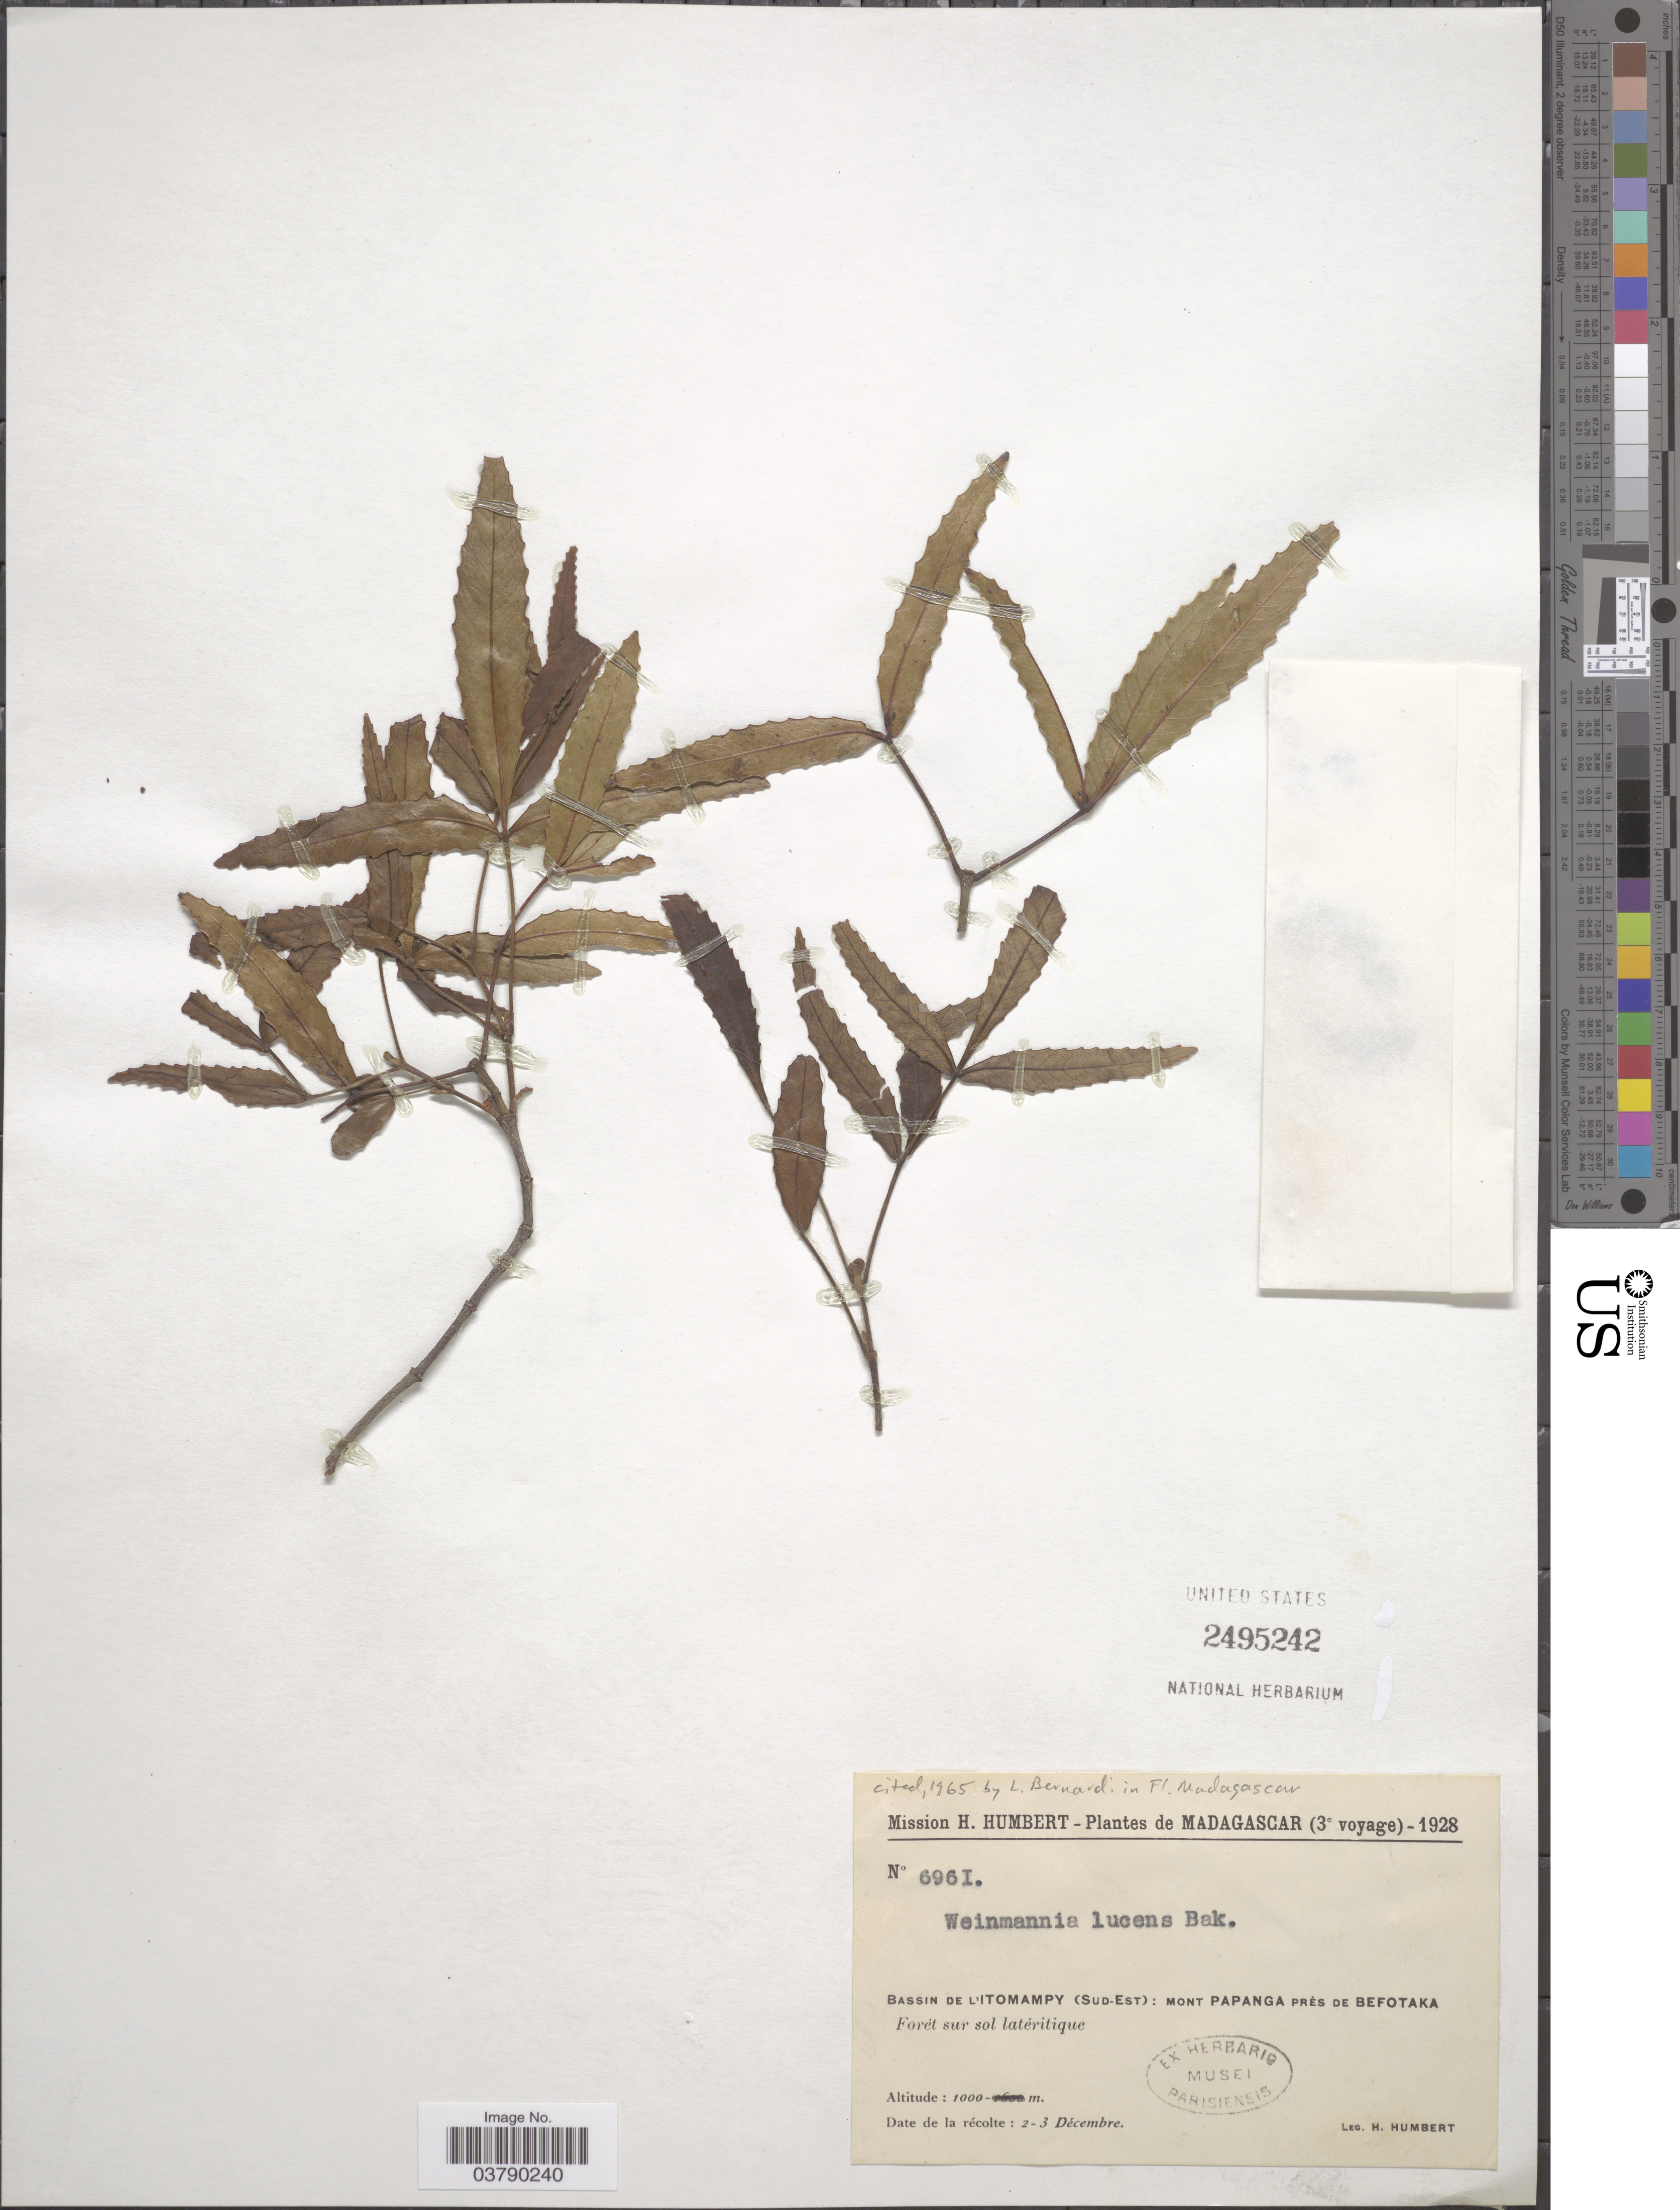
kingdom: Plantae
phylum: Tracheophyta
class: Magnoliopsida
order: Oxalidales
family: Cunoniaceae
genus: Pterophylla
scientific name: Pterophylla lucens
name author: (Baker) J. Bradford & Z.S. Rogers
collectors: H. Humbert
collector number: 6961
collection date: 1928-12-02/1928-12-03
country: Madagascar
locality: Bassin de l'Itomampy (Sud-Est): Mont Papanga près de Befotaka. Forèt sur sol latéritique.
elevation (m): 1000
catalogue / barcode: US 2495242